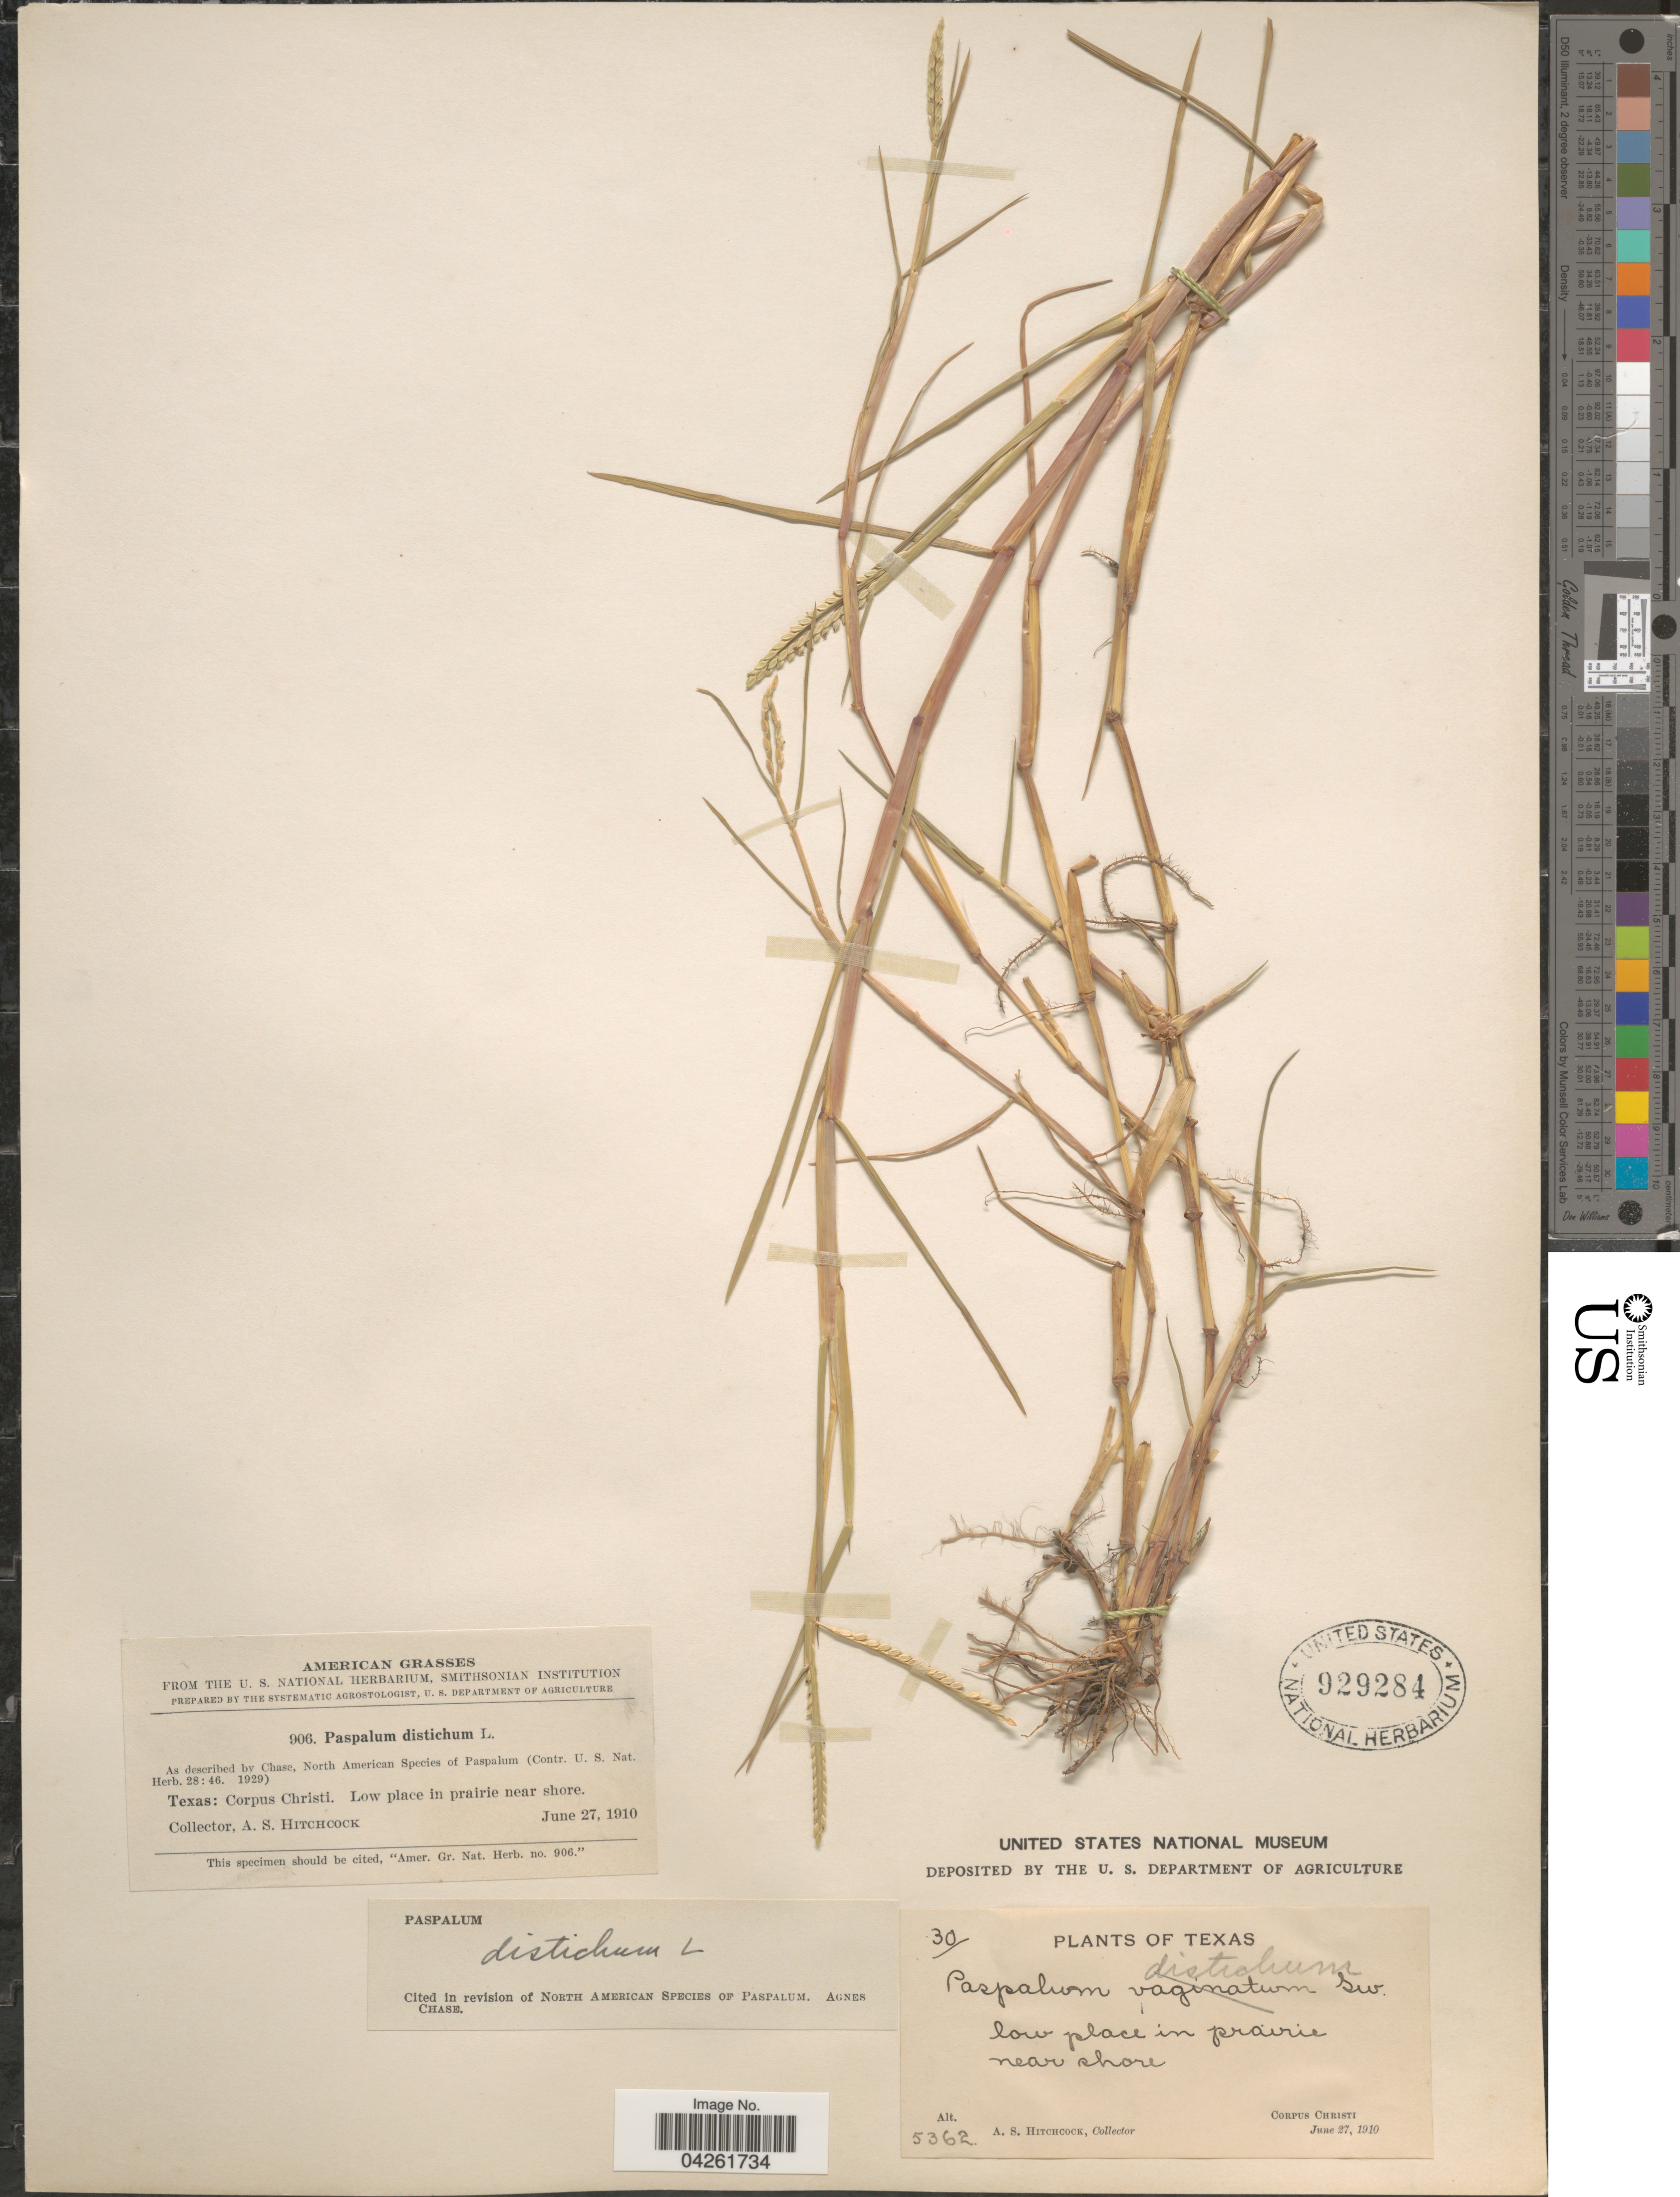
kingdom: Plantae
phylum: Tracheophyta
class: Liliopsida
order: Poales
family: Poaceae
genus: Paspalum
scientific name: Paspalum distichum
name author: L.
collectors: A. S. Hitchcock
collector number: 906/30/5362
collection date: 1910-06-27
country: United States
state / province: Texas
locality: Corpus Christi. Low place in prairie near shore.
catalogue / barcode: US 929284